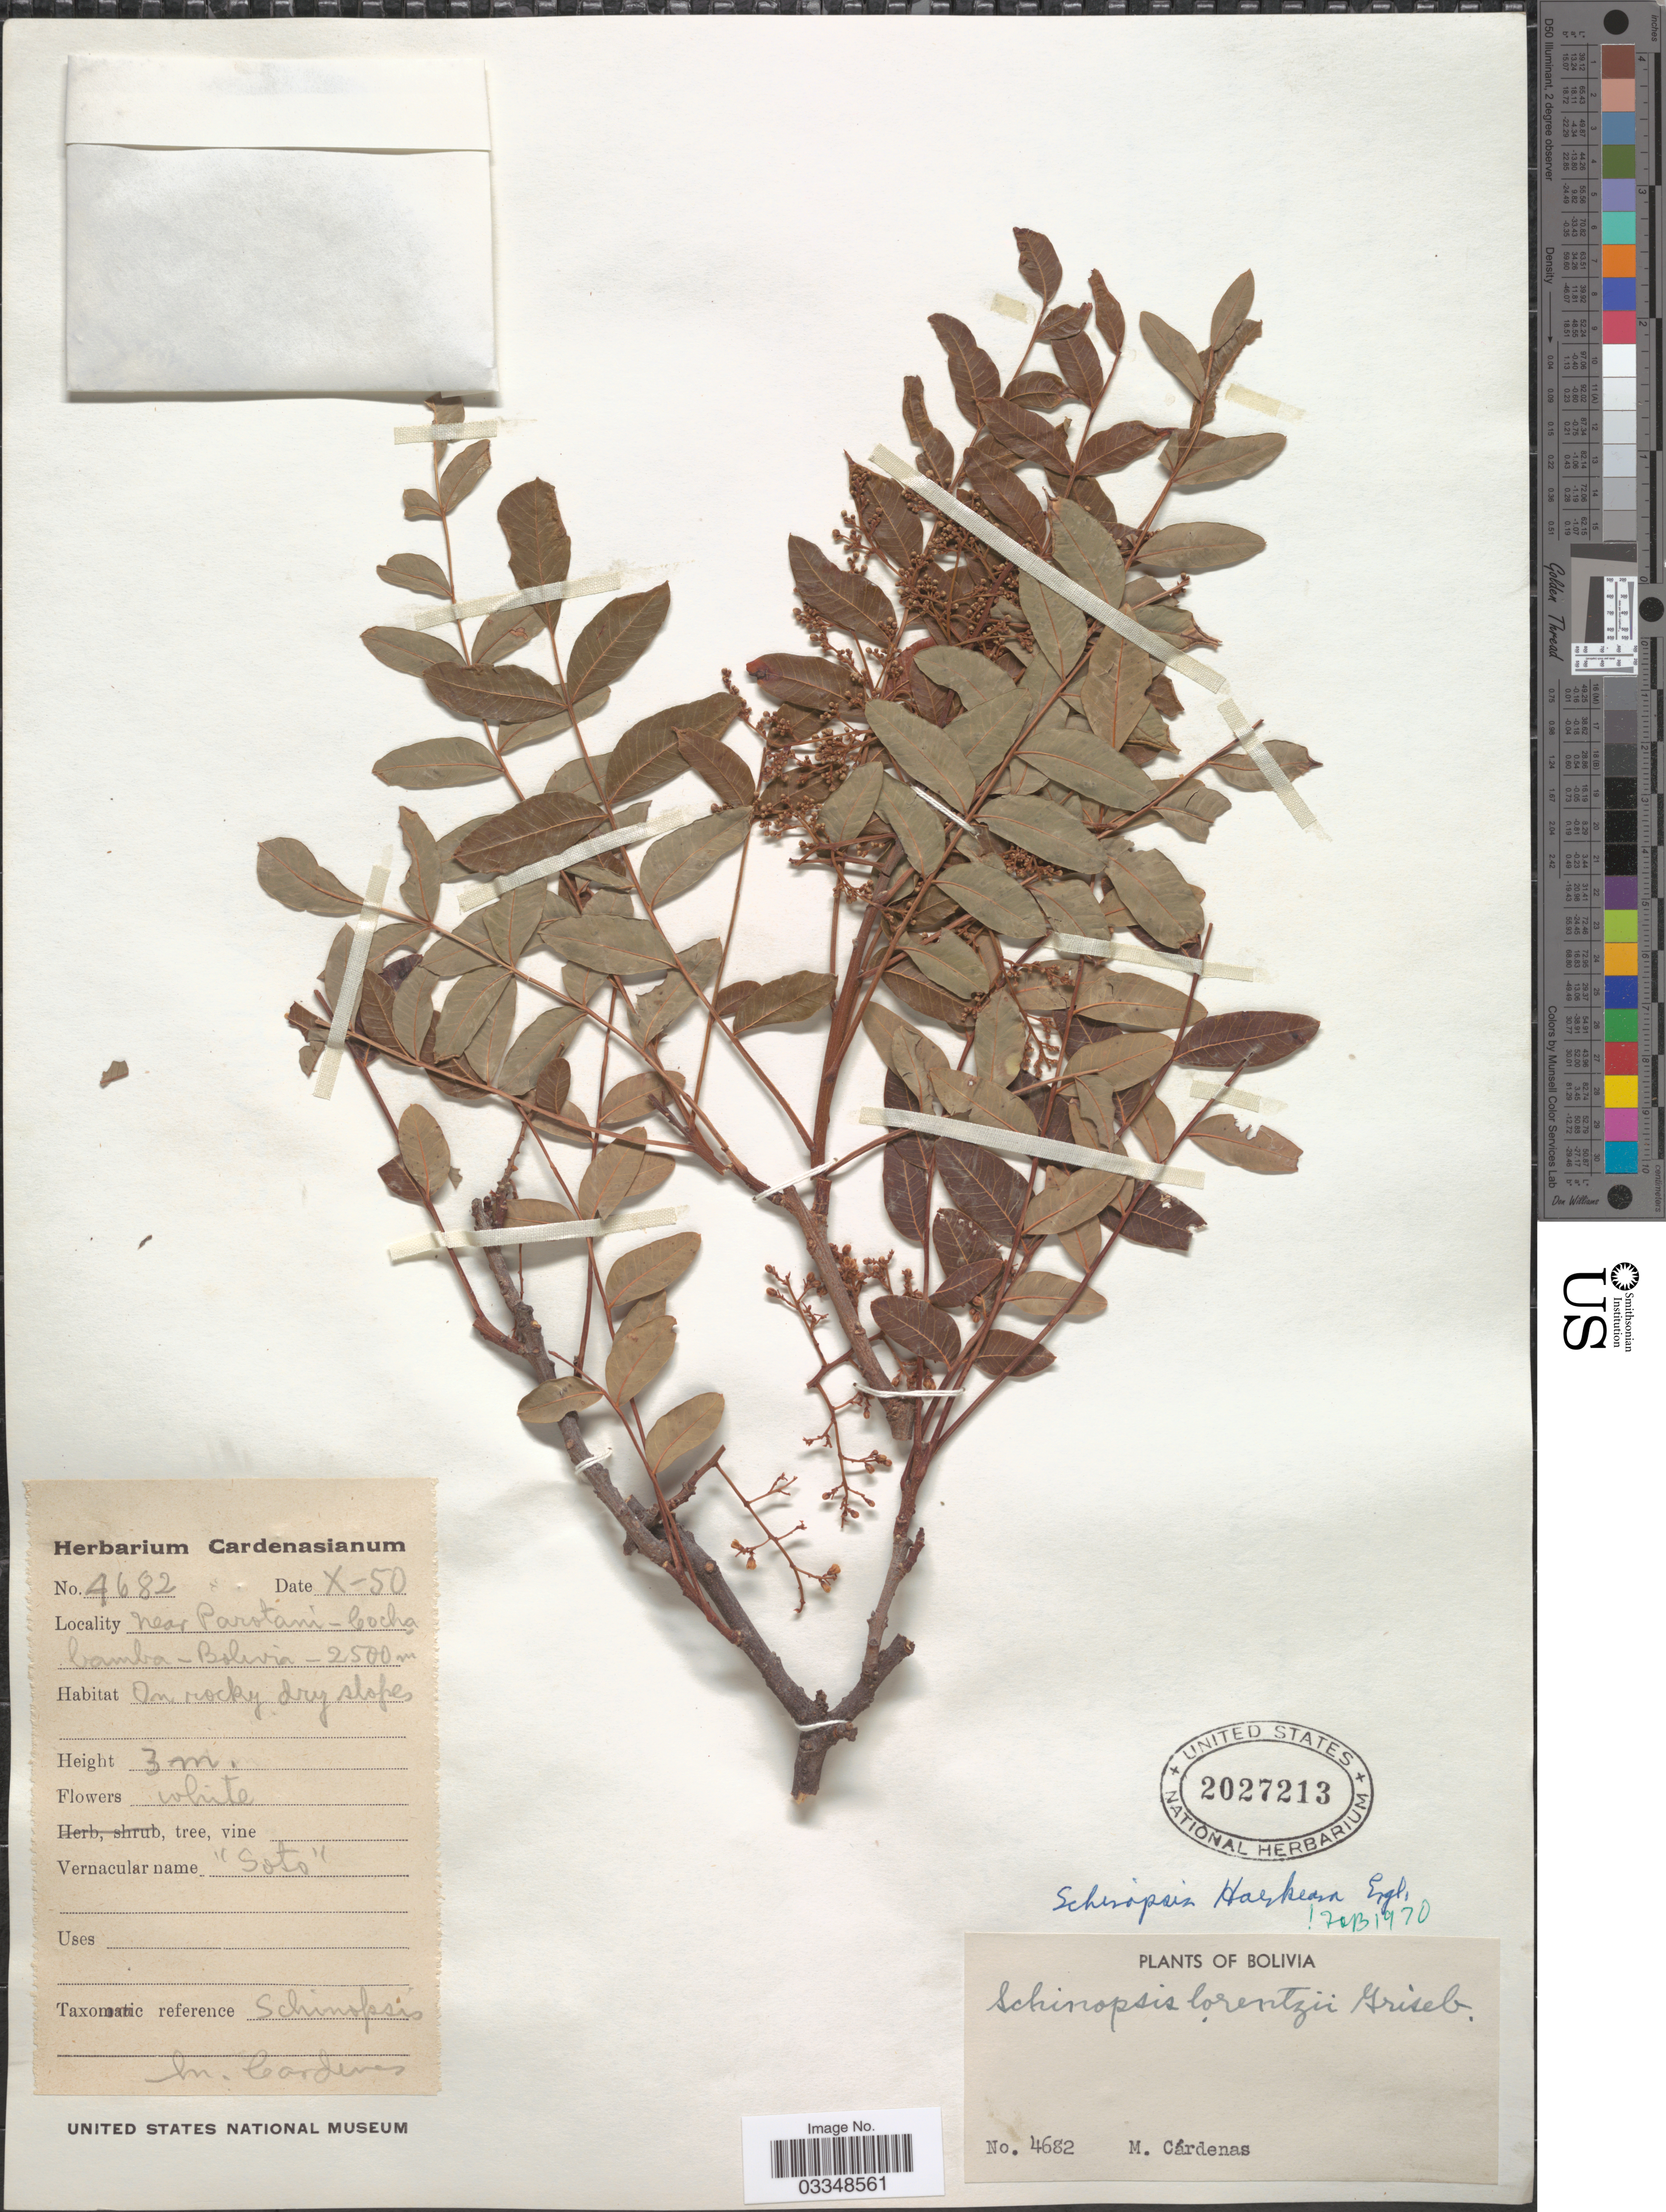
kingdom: Plantae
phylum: Tracheophyta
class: Magnoliopsida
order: Sapindales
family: Anacardiaceae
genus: Schinopsis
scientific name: Schinopsis haenkeana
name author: Engl.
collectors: M. Cárdenas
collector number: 4682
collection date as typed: Transcribed d/m/y: /10/50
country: Bolivia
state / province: Cochabamba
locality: Near Parotani.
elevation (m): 2500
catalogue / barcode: US 2027213